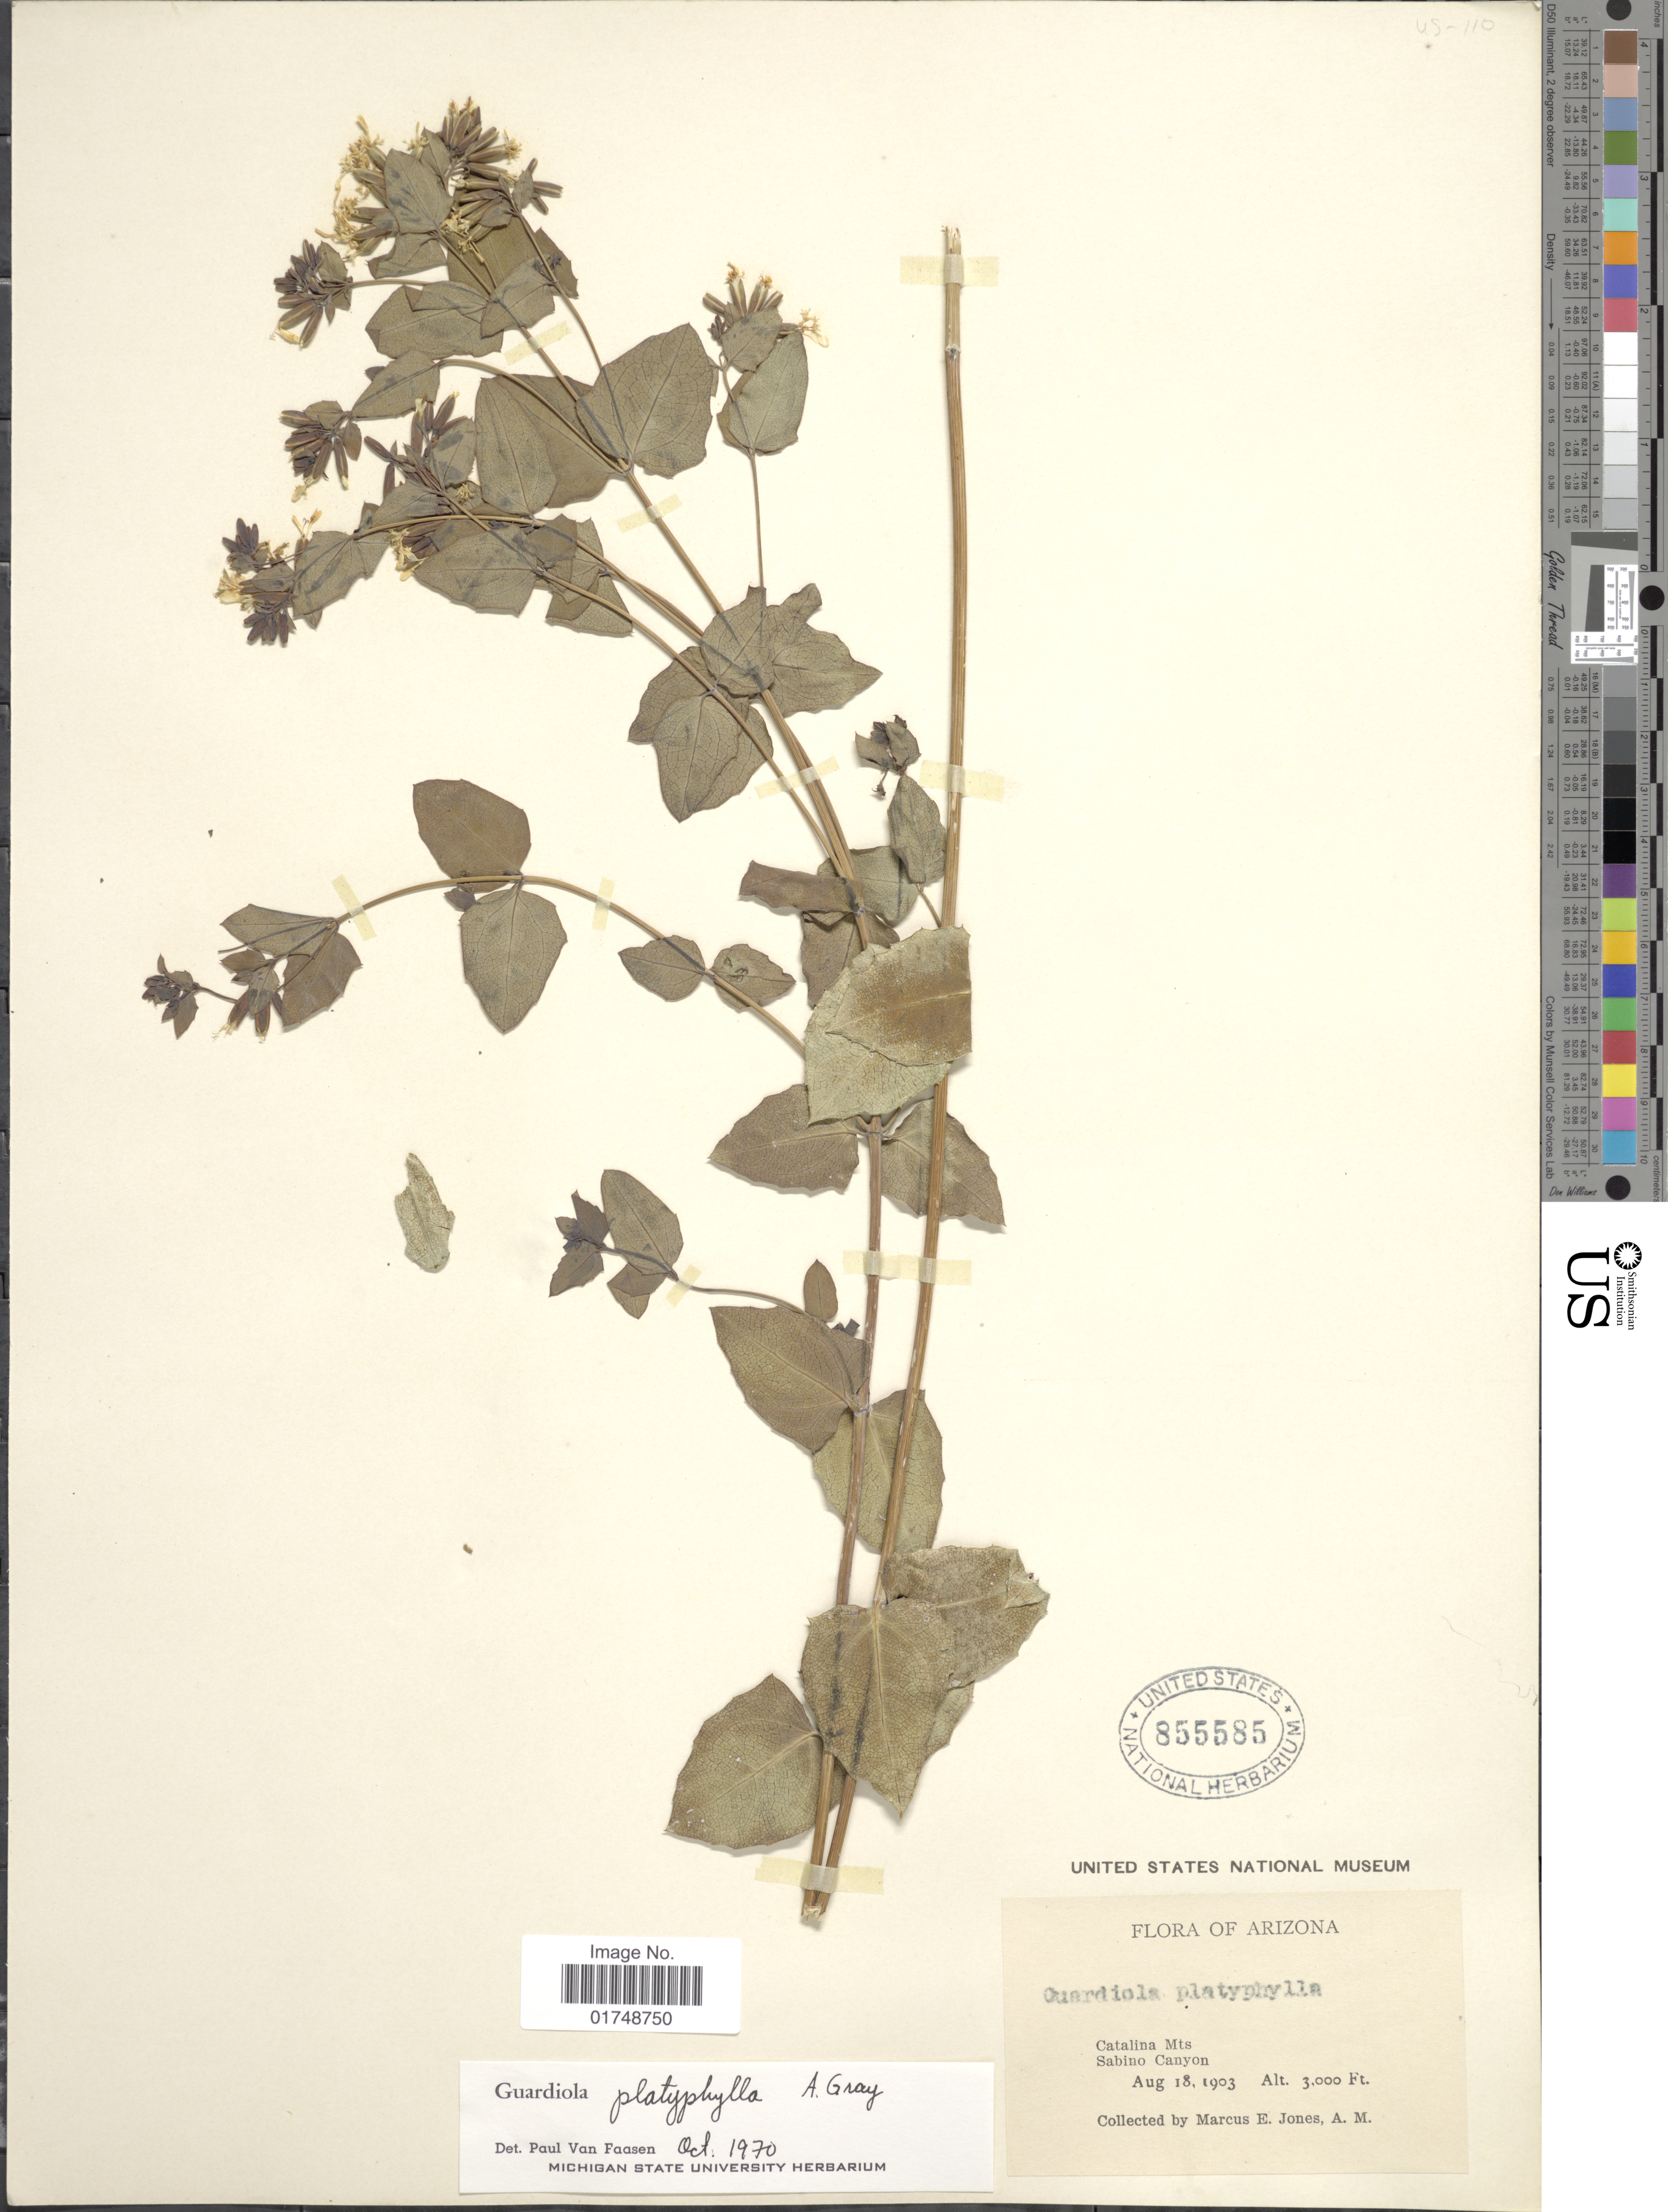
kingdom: Plantae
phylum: Tracheophyta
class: Magnoliopsida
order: Asterales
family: Asteraceae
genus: Guardiola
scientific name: Guardiola platyphylla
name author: A. Gray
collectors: M. E. Jones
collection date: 1903-08-18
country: United States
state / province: Arizona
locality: Catalina Mts. Sabino Canyon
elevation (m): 914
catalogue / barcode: US 855585